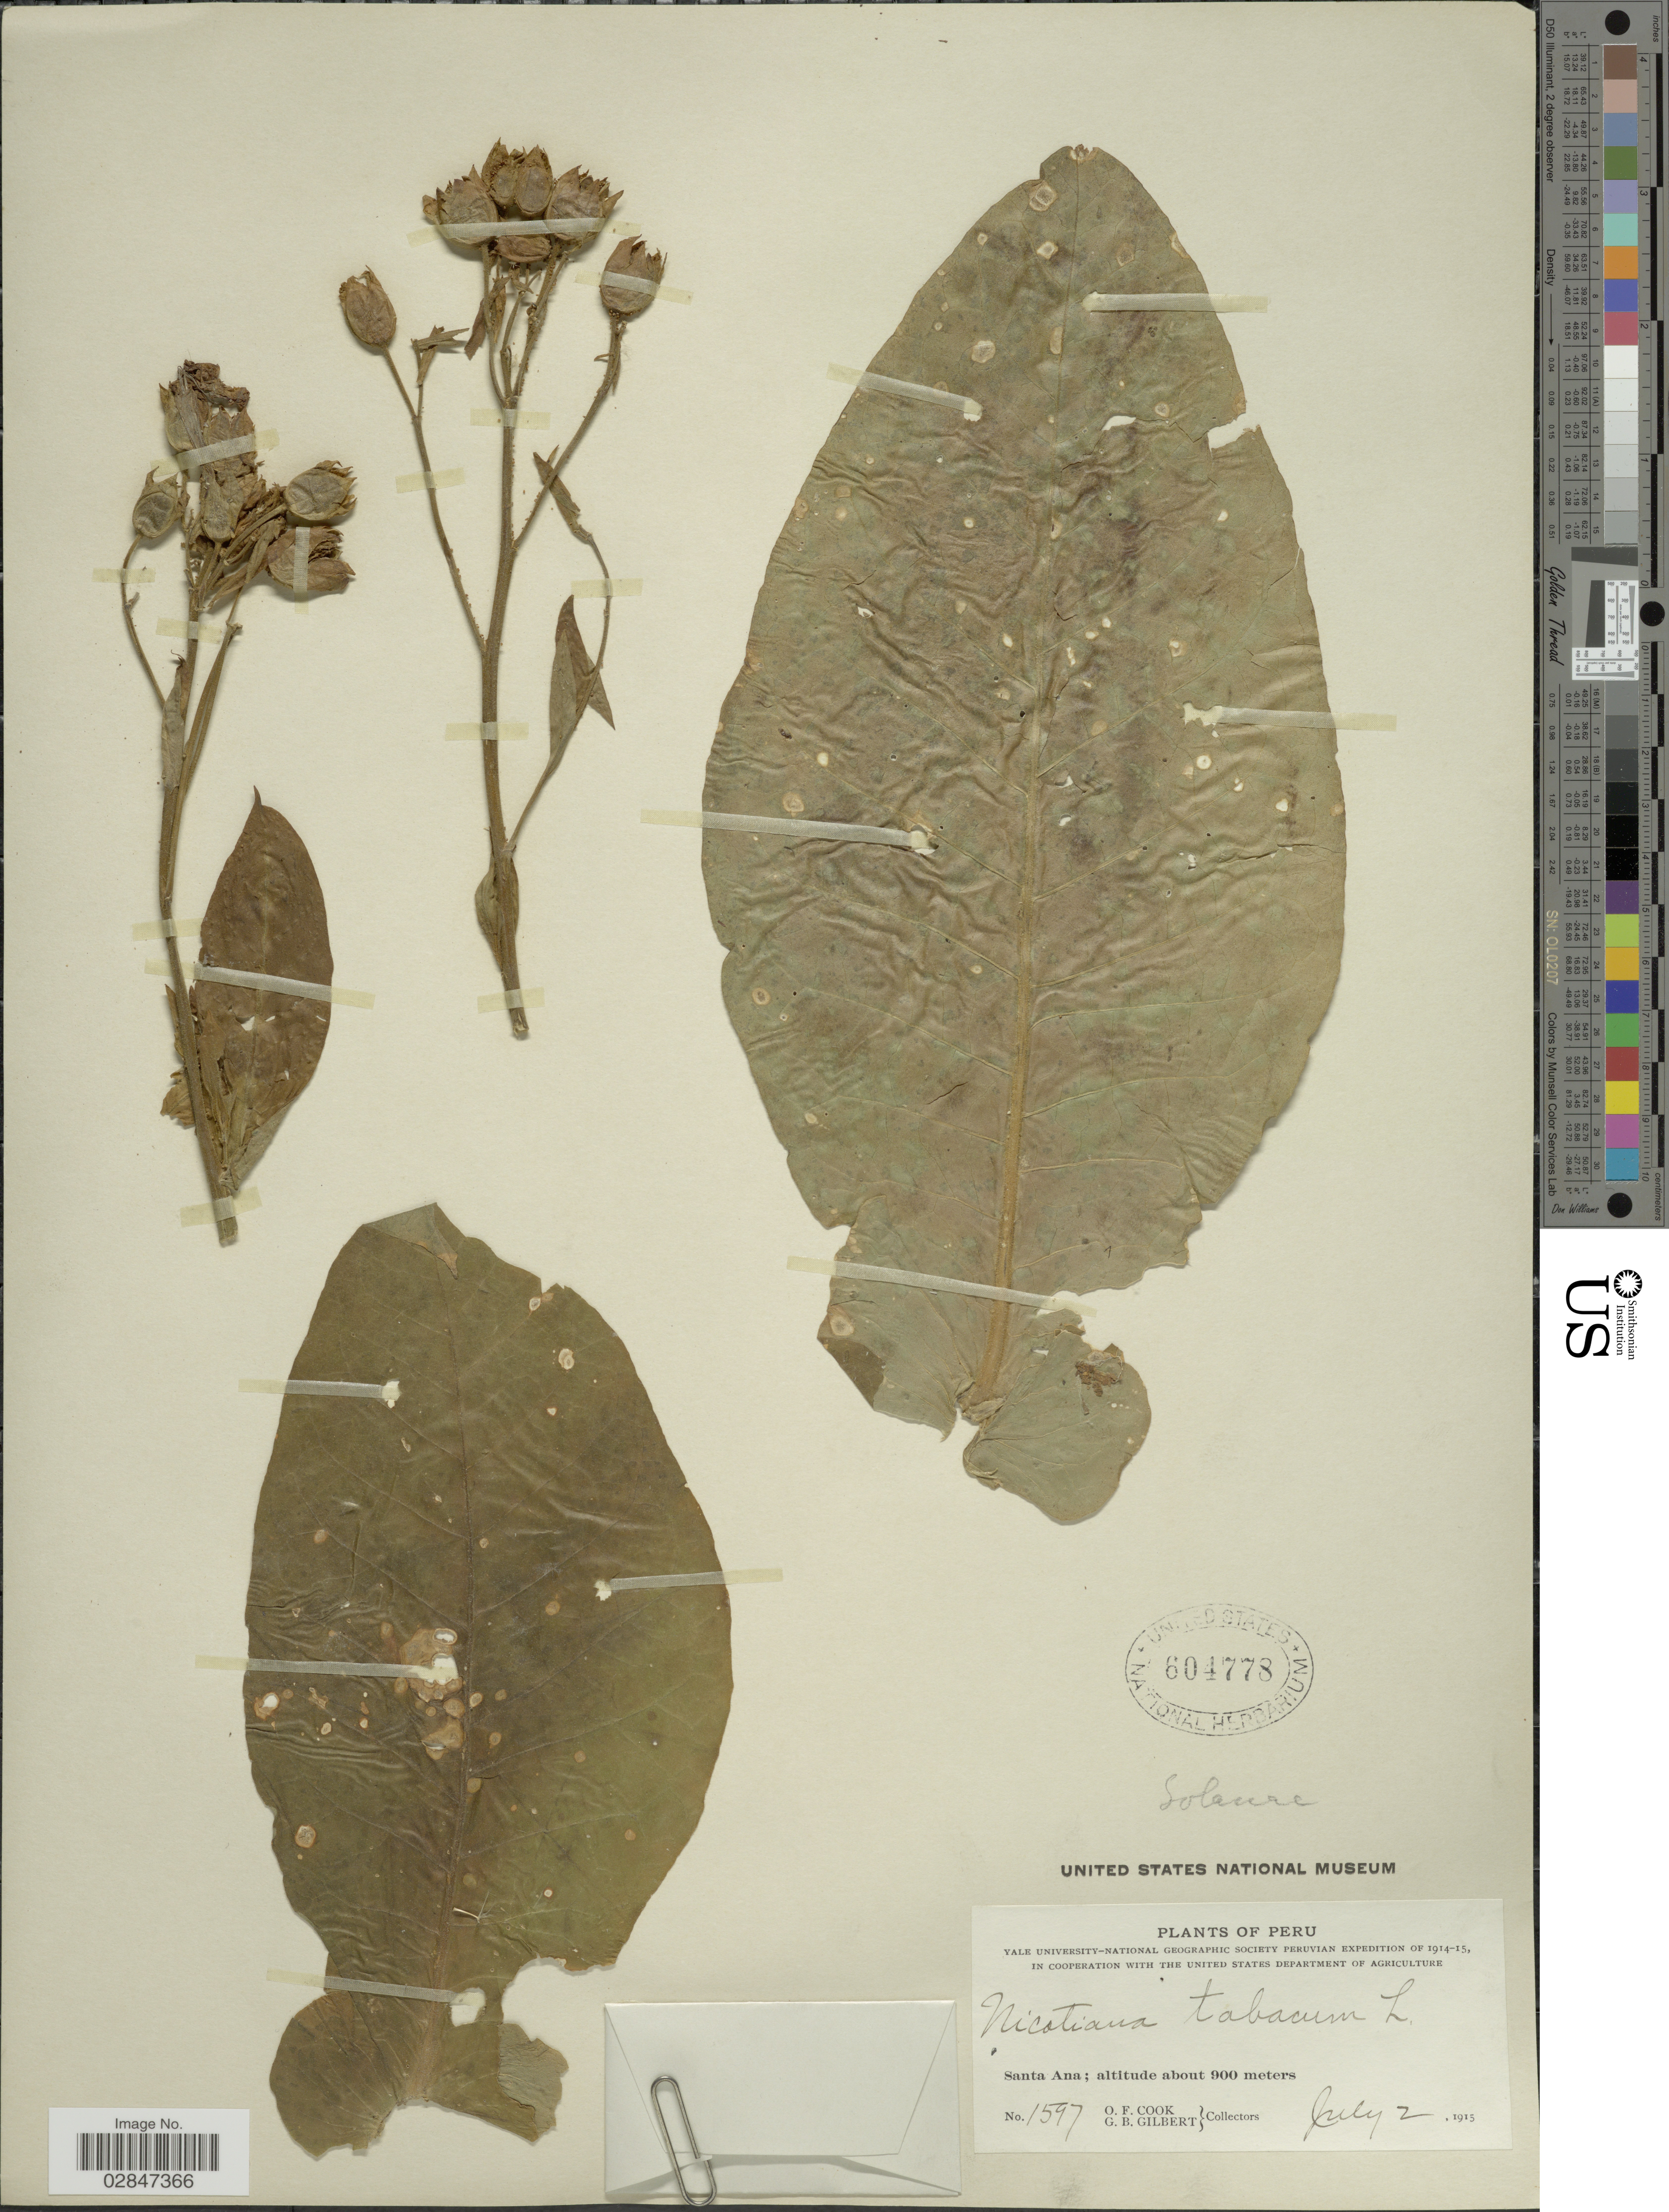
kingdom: Plantae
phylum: Tracheophyta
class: Magnoliopsida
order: Solanales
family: Solanaceae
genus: Nicotiana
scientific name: Nicotiana tabacum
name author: L.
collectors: O. F. Cook & G. B. Gilbert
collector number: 1597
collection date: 1915-07-02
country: Peru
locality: Santa Ana.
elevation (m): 900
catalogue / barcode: US 604778